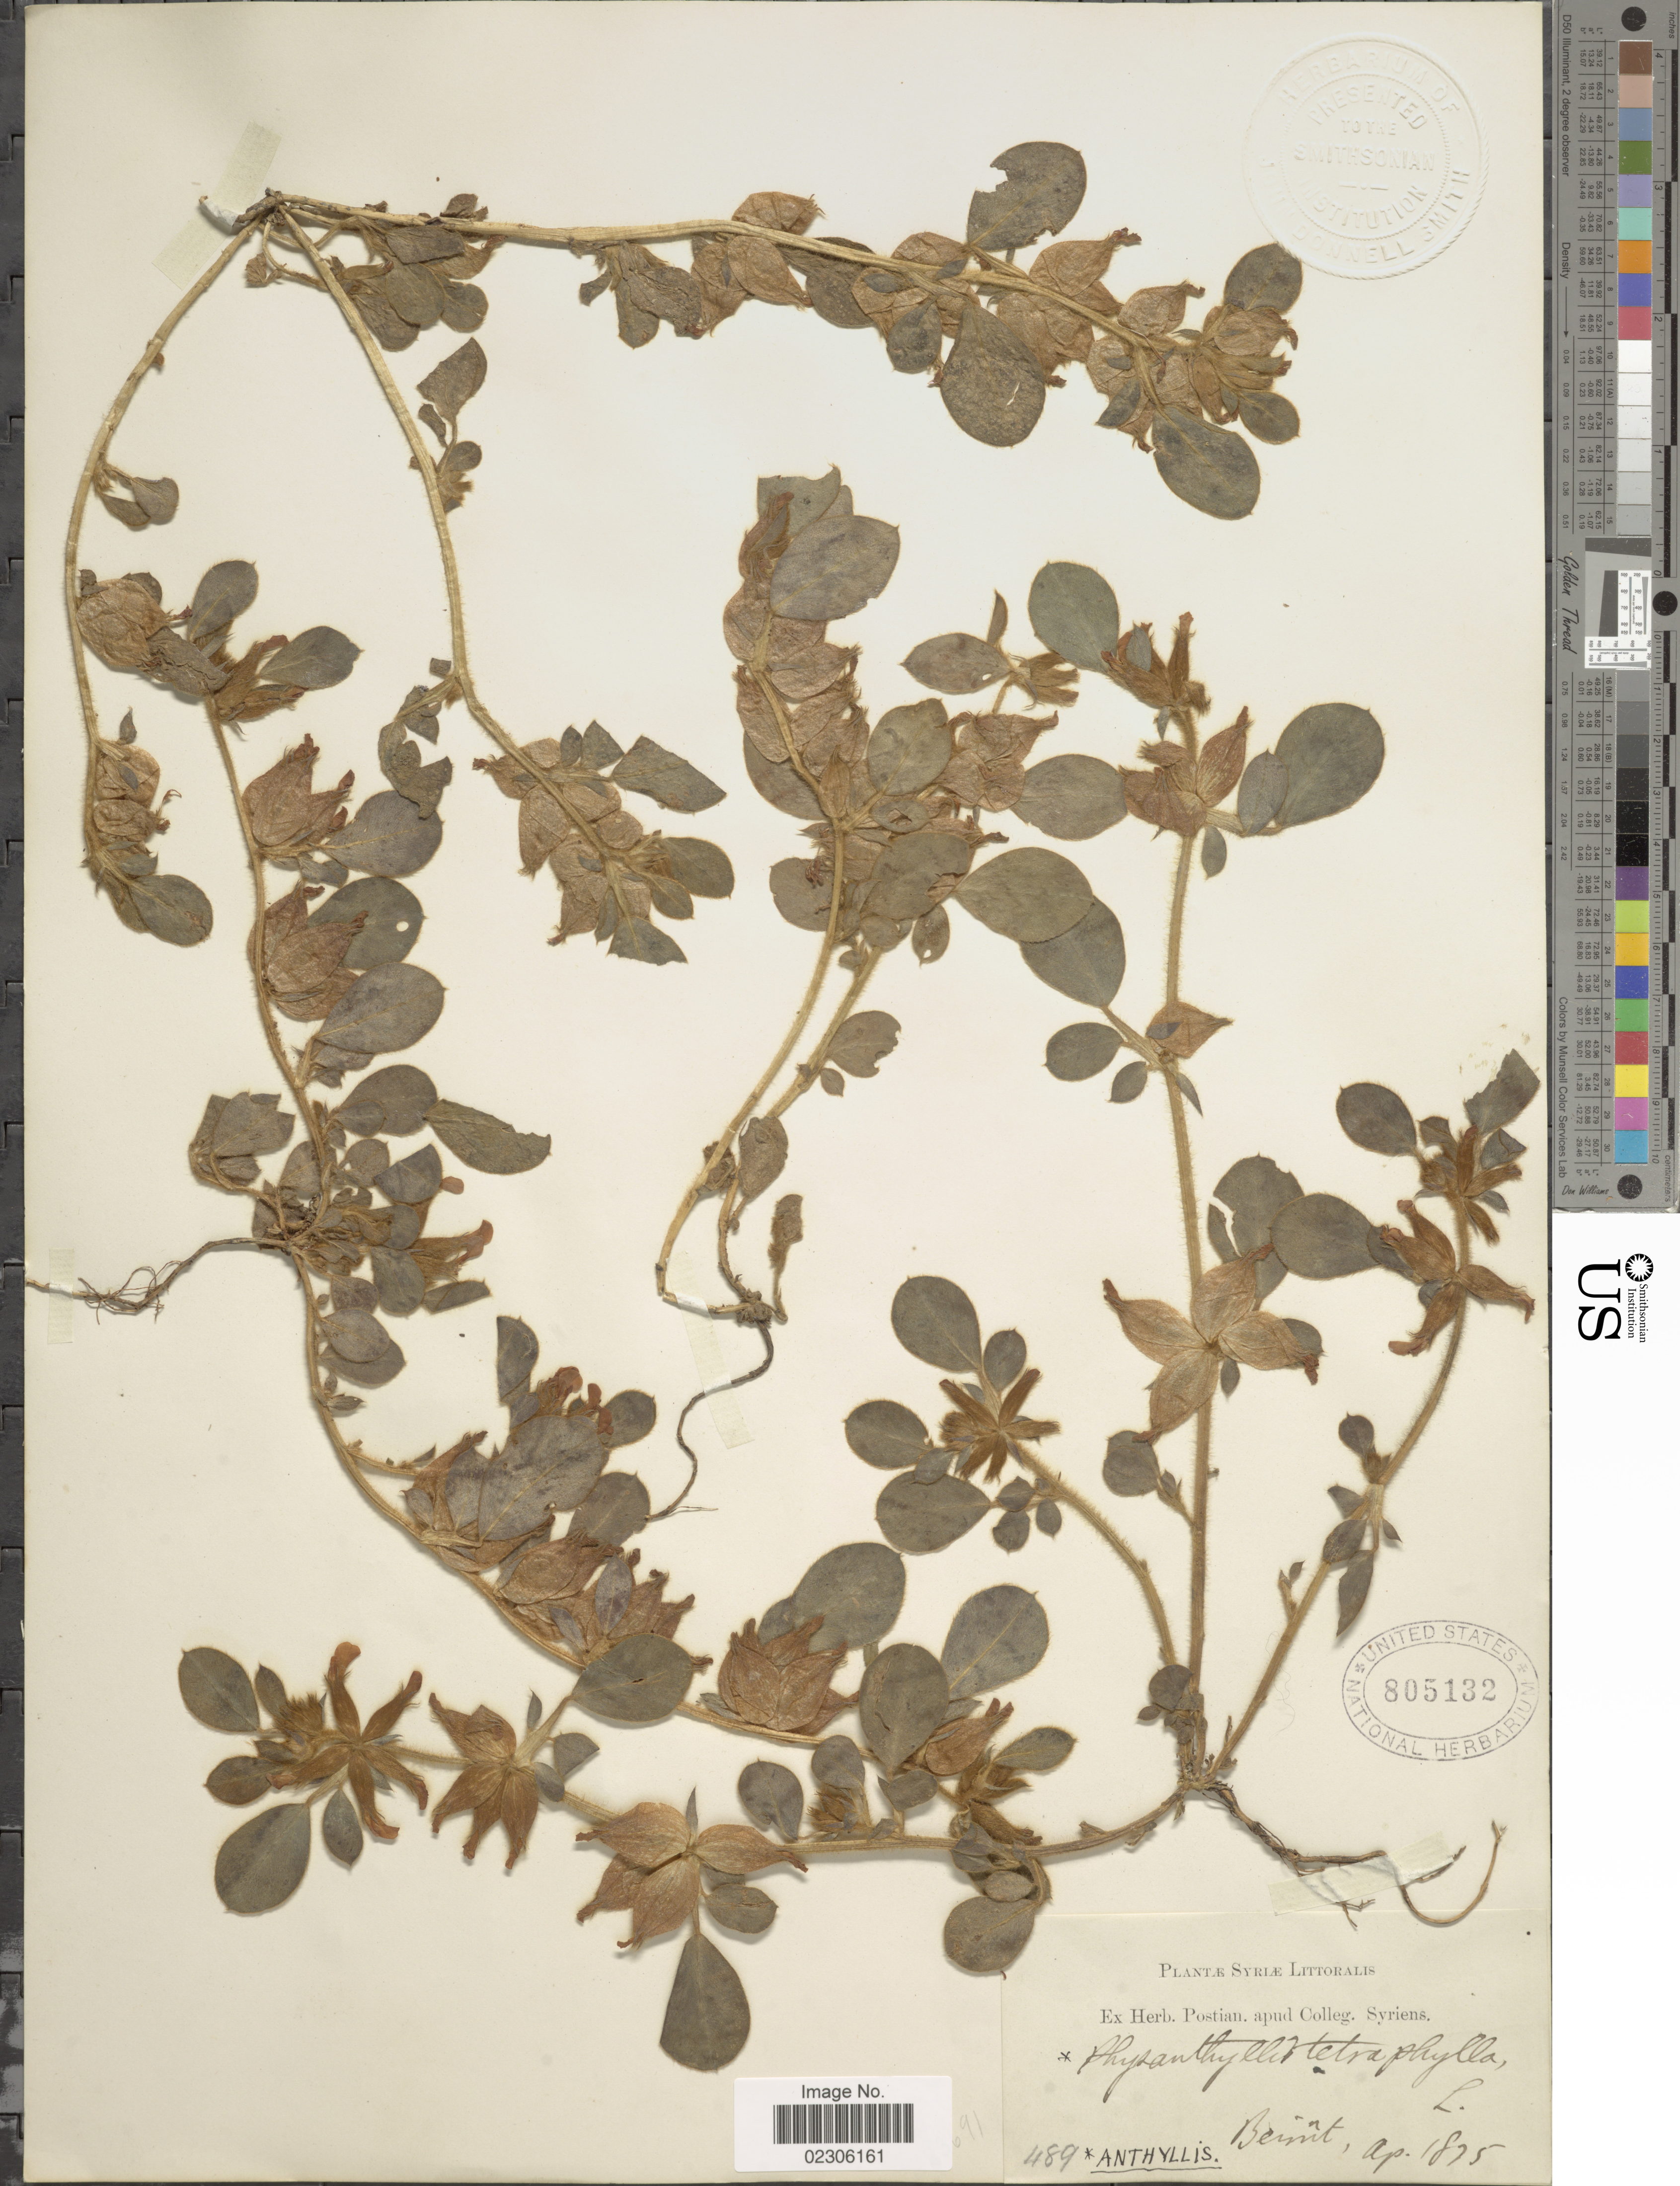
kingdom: Plantae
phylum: Tracheophyta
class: Magnoliopsida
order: Fabales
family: Fabaceae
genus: Anthyllis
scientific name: Anthyllis tetraphylla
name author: L.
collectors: ex herb. Postian. apud Colleg. Syriens. Protest. USE "Fannie P. A. Shepard" (10308853) AS PRIMARY COLLECTOR INSTEAD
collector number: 489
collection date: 1875-04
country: Syria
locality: Syriae Littoralis, Bermit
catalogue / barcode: US 805132